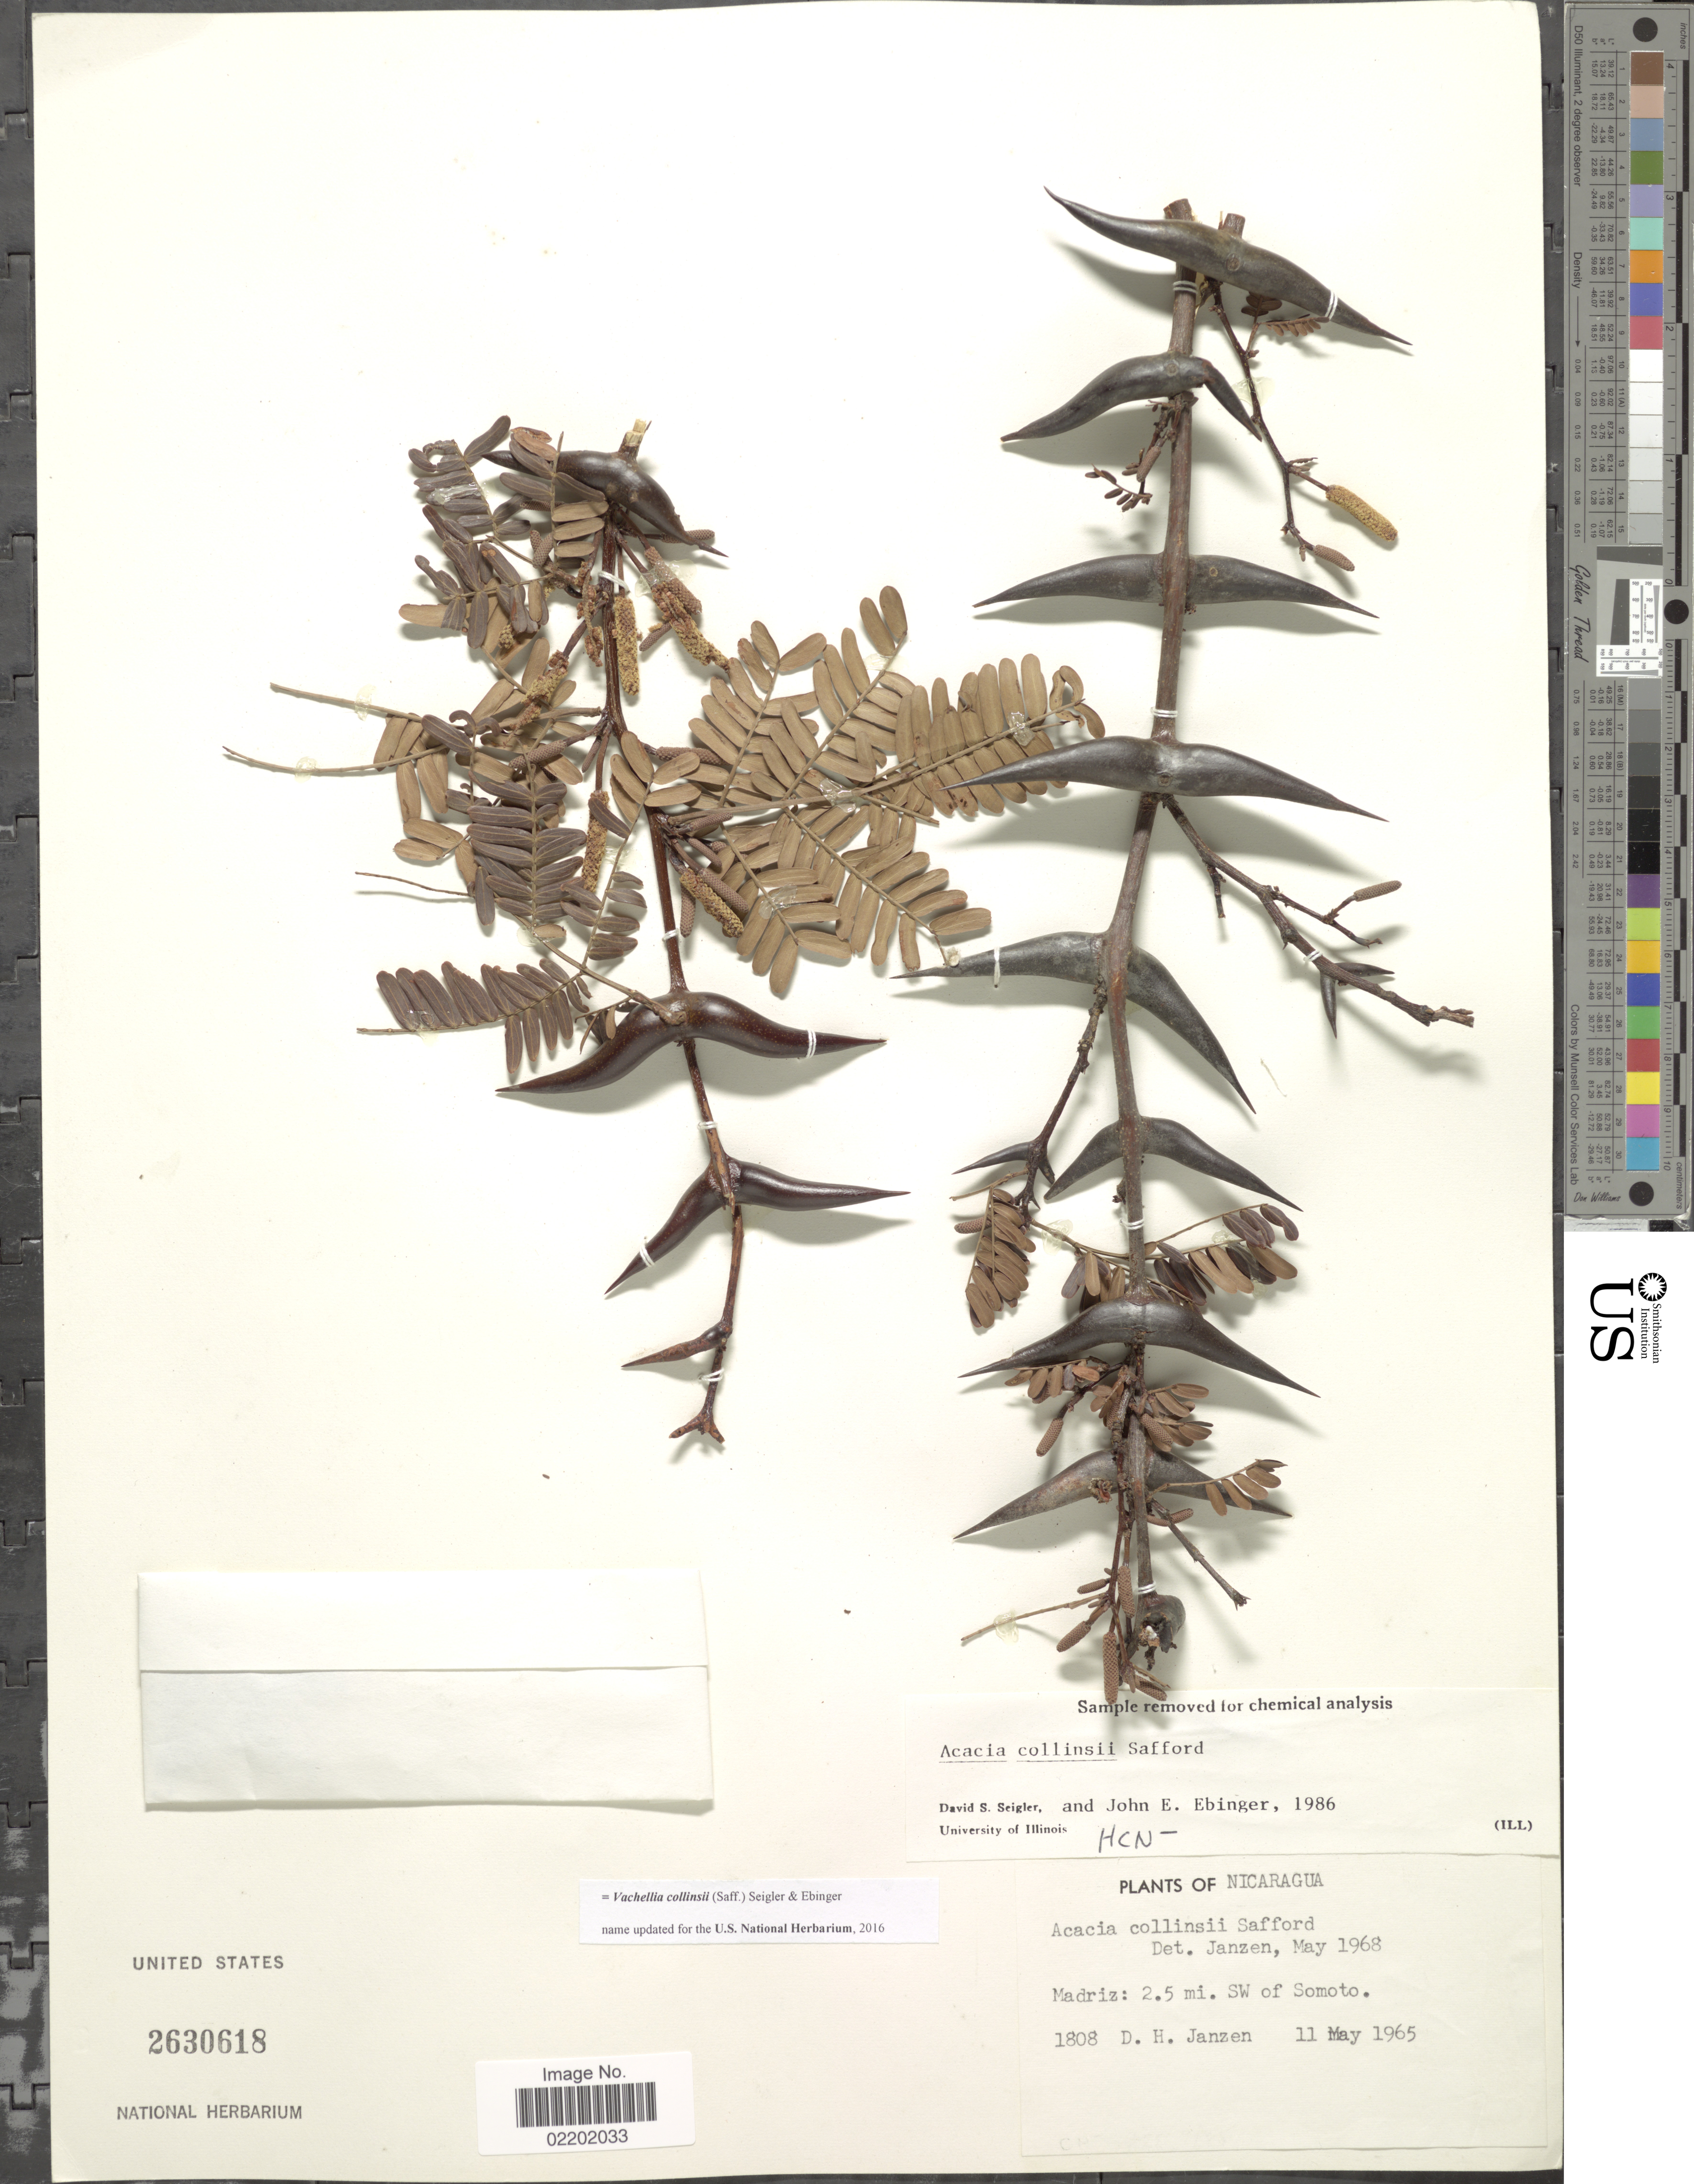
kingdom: Plantae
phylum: Tracheophyta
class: Magnoliopsida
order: Fabales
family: Fabaceae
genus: Vachellia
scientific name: Vachellia collinsii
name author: (Saff.) Seigler & Ebinger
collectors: D. Janzen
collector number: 1808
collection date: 1965-05-11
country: Nicaragua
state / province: Madriz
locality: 2.5 mi SW of Somoto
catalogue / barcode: US 2630618